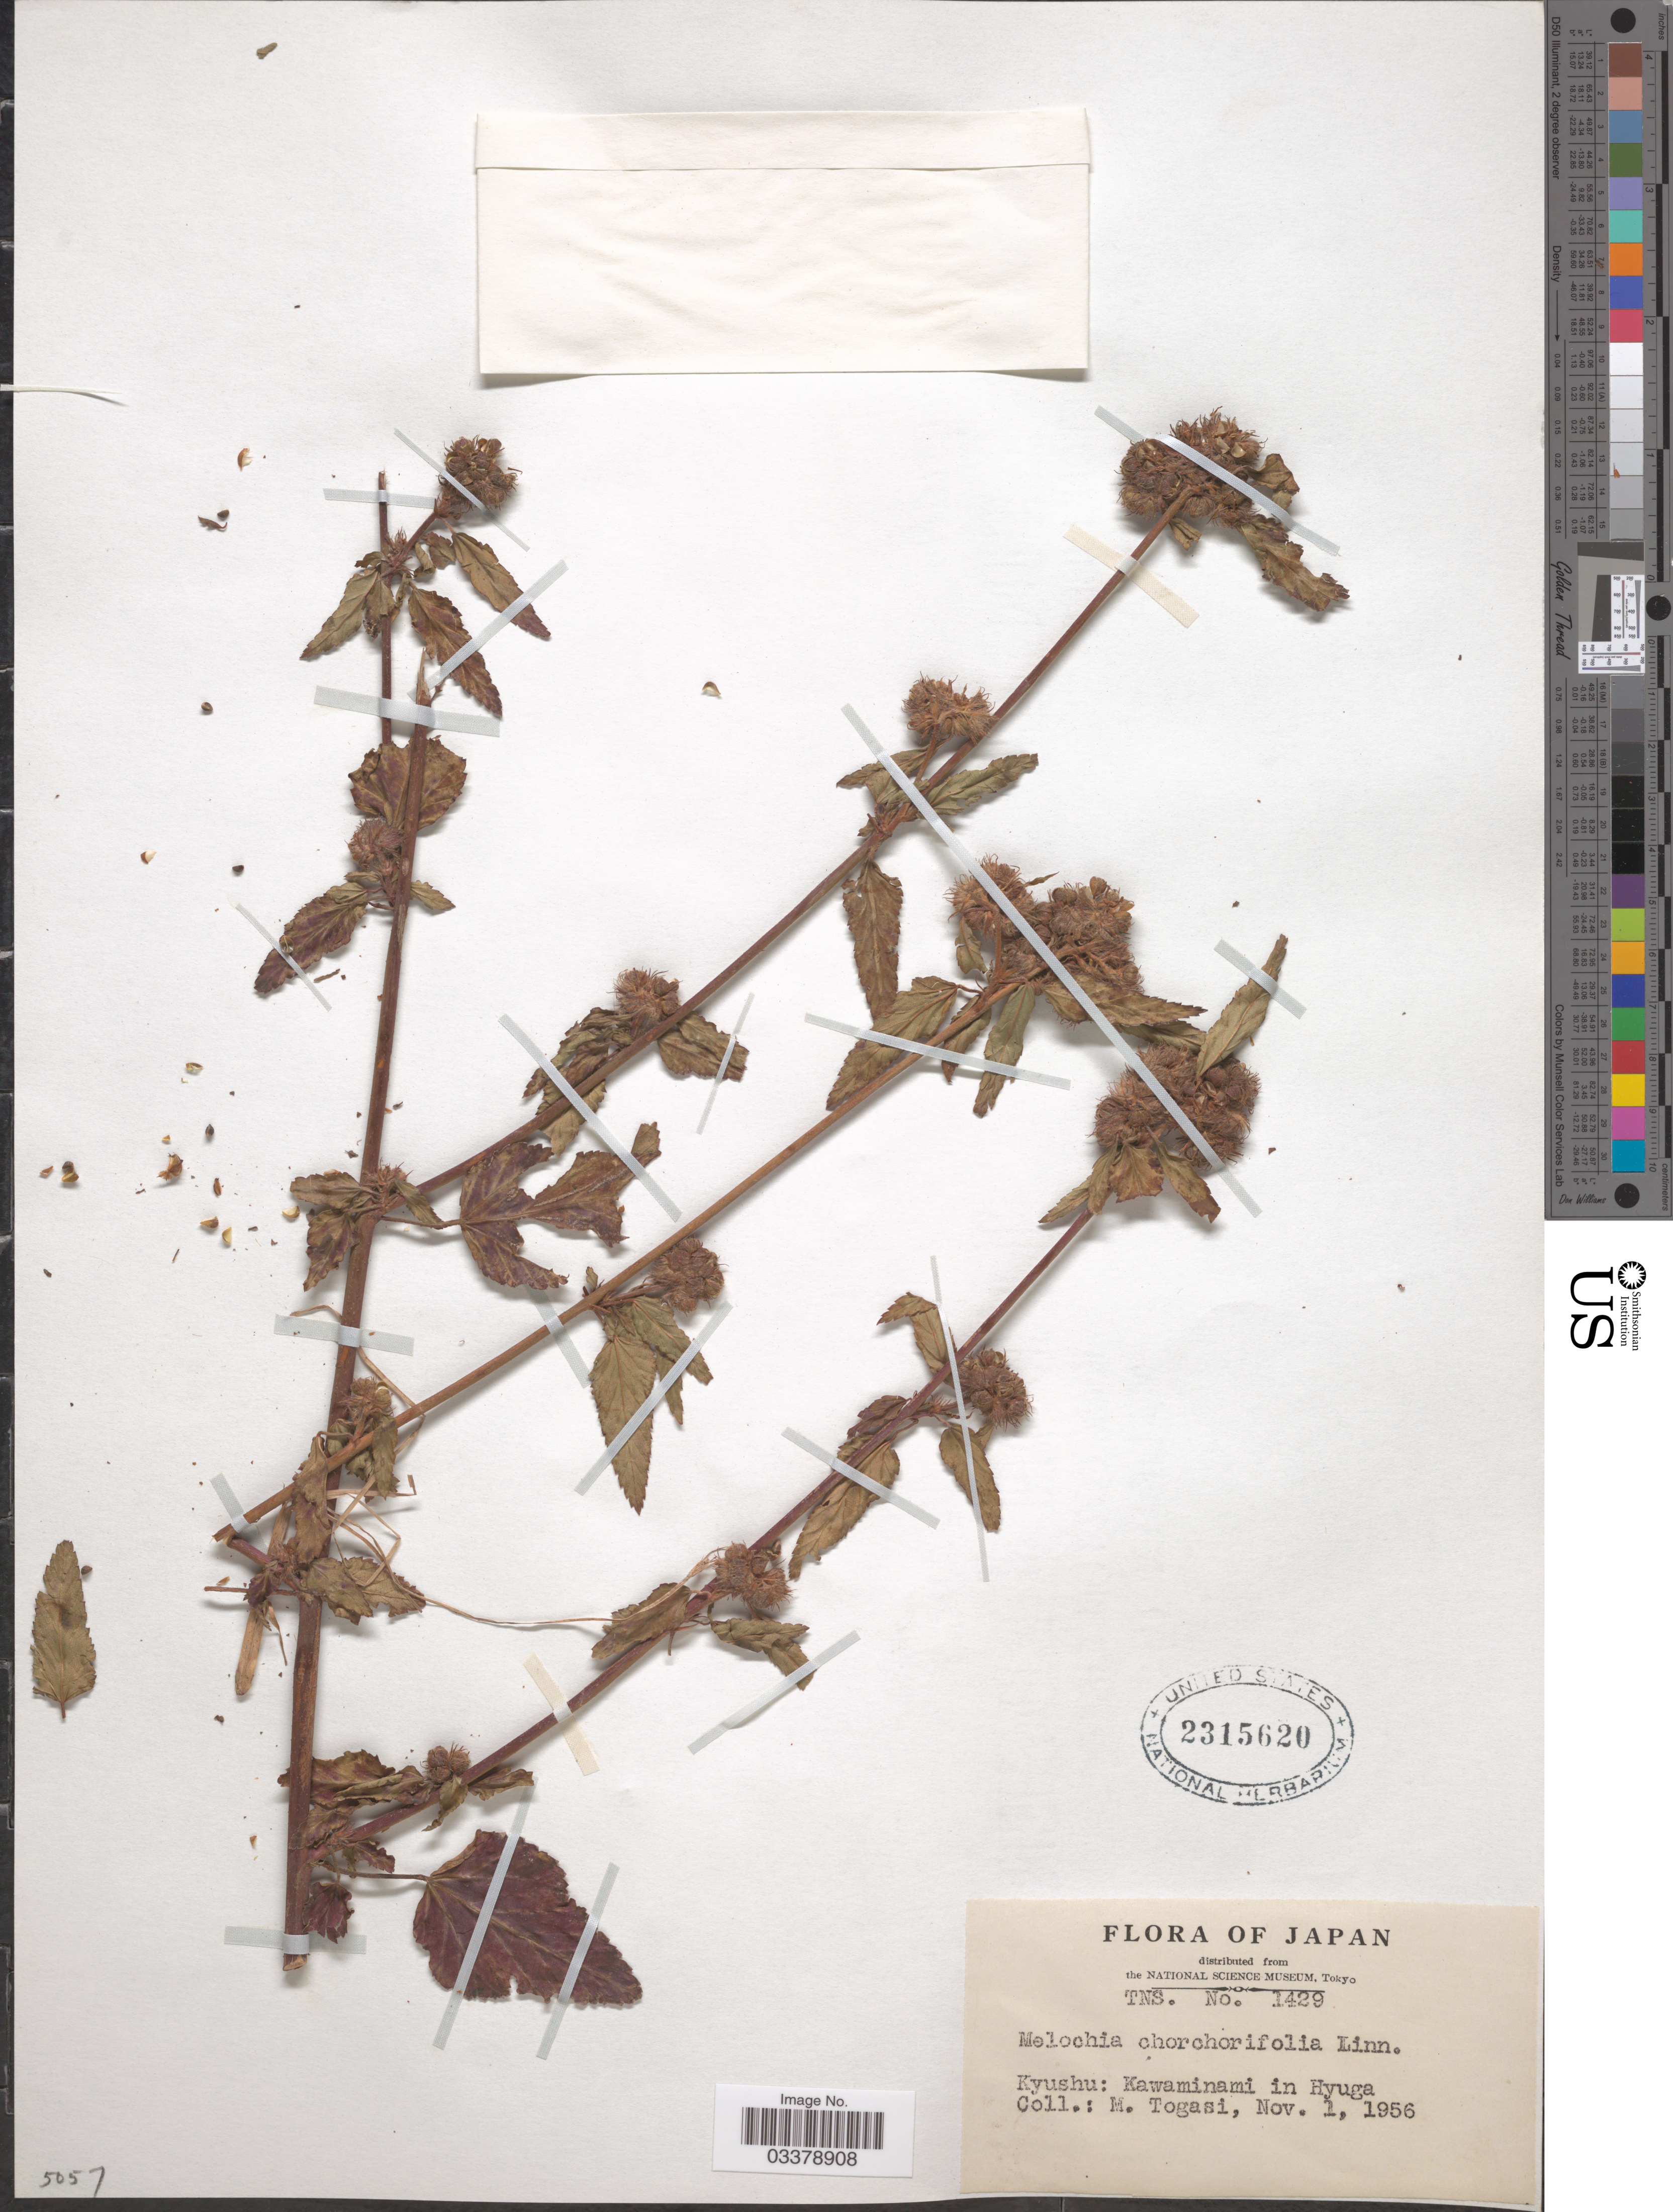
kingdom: Plantae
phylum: Tracheophyta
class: Magnoliopsida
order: Malvales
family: Malvaceae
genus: Melochia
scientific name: Melochia corchorifolia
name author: L.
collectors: M. Togasi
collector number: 1429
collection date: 1956-11-01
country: Japan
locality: Kyushu: Kawaminami in Hyuga.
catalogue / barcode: US 2315620